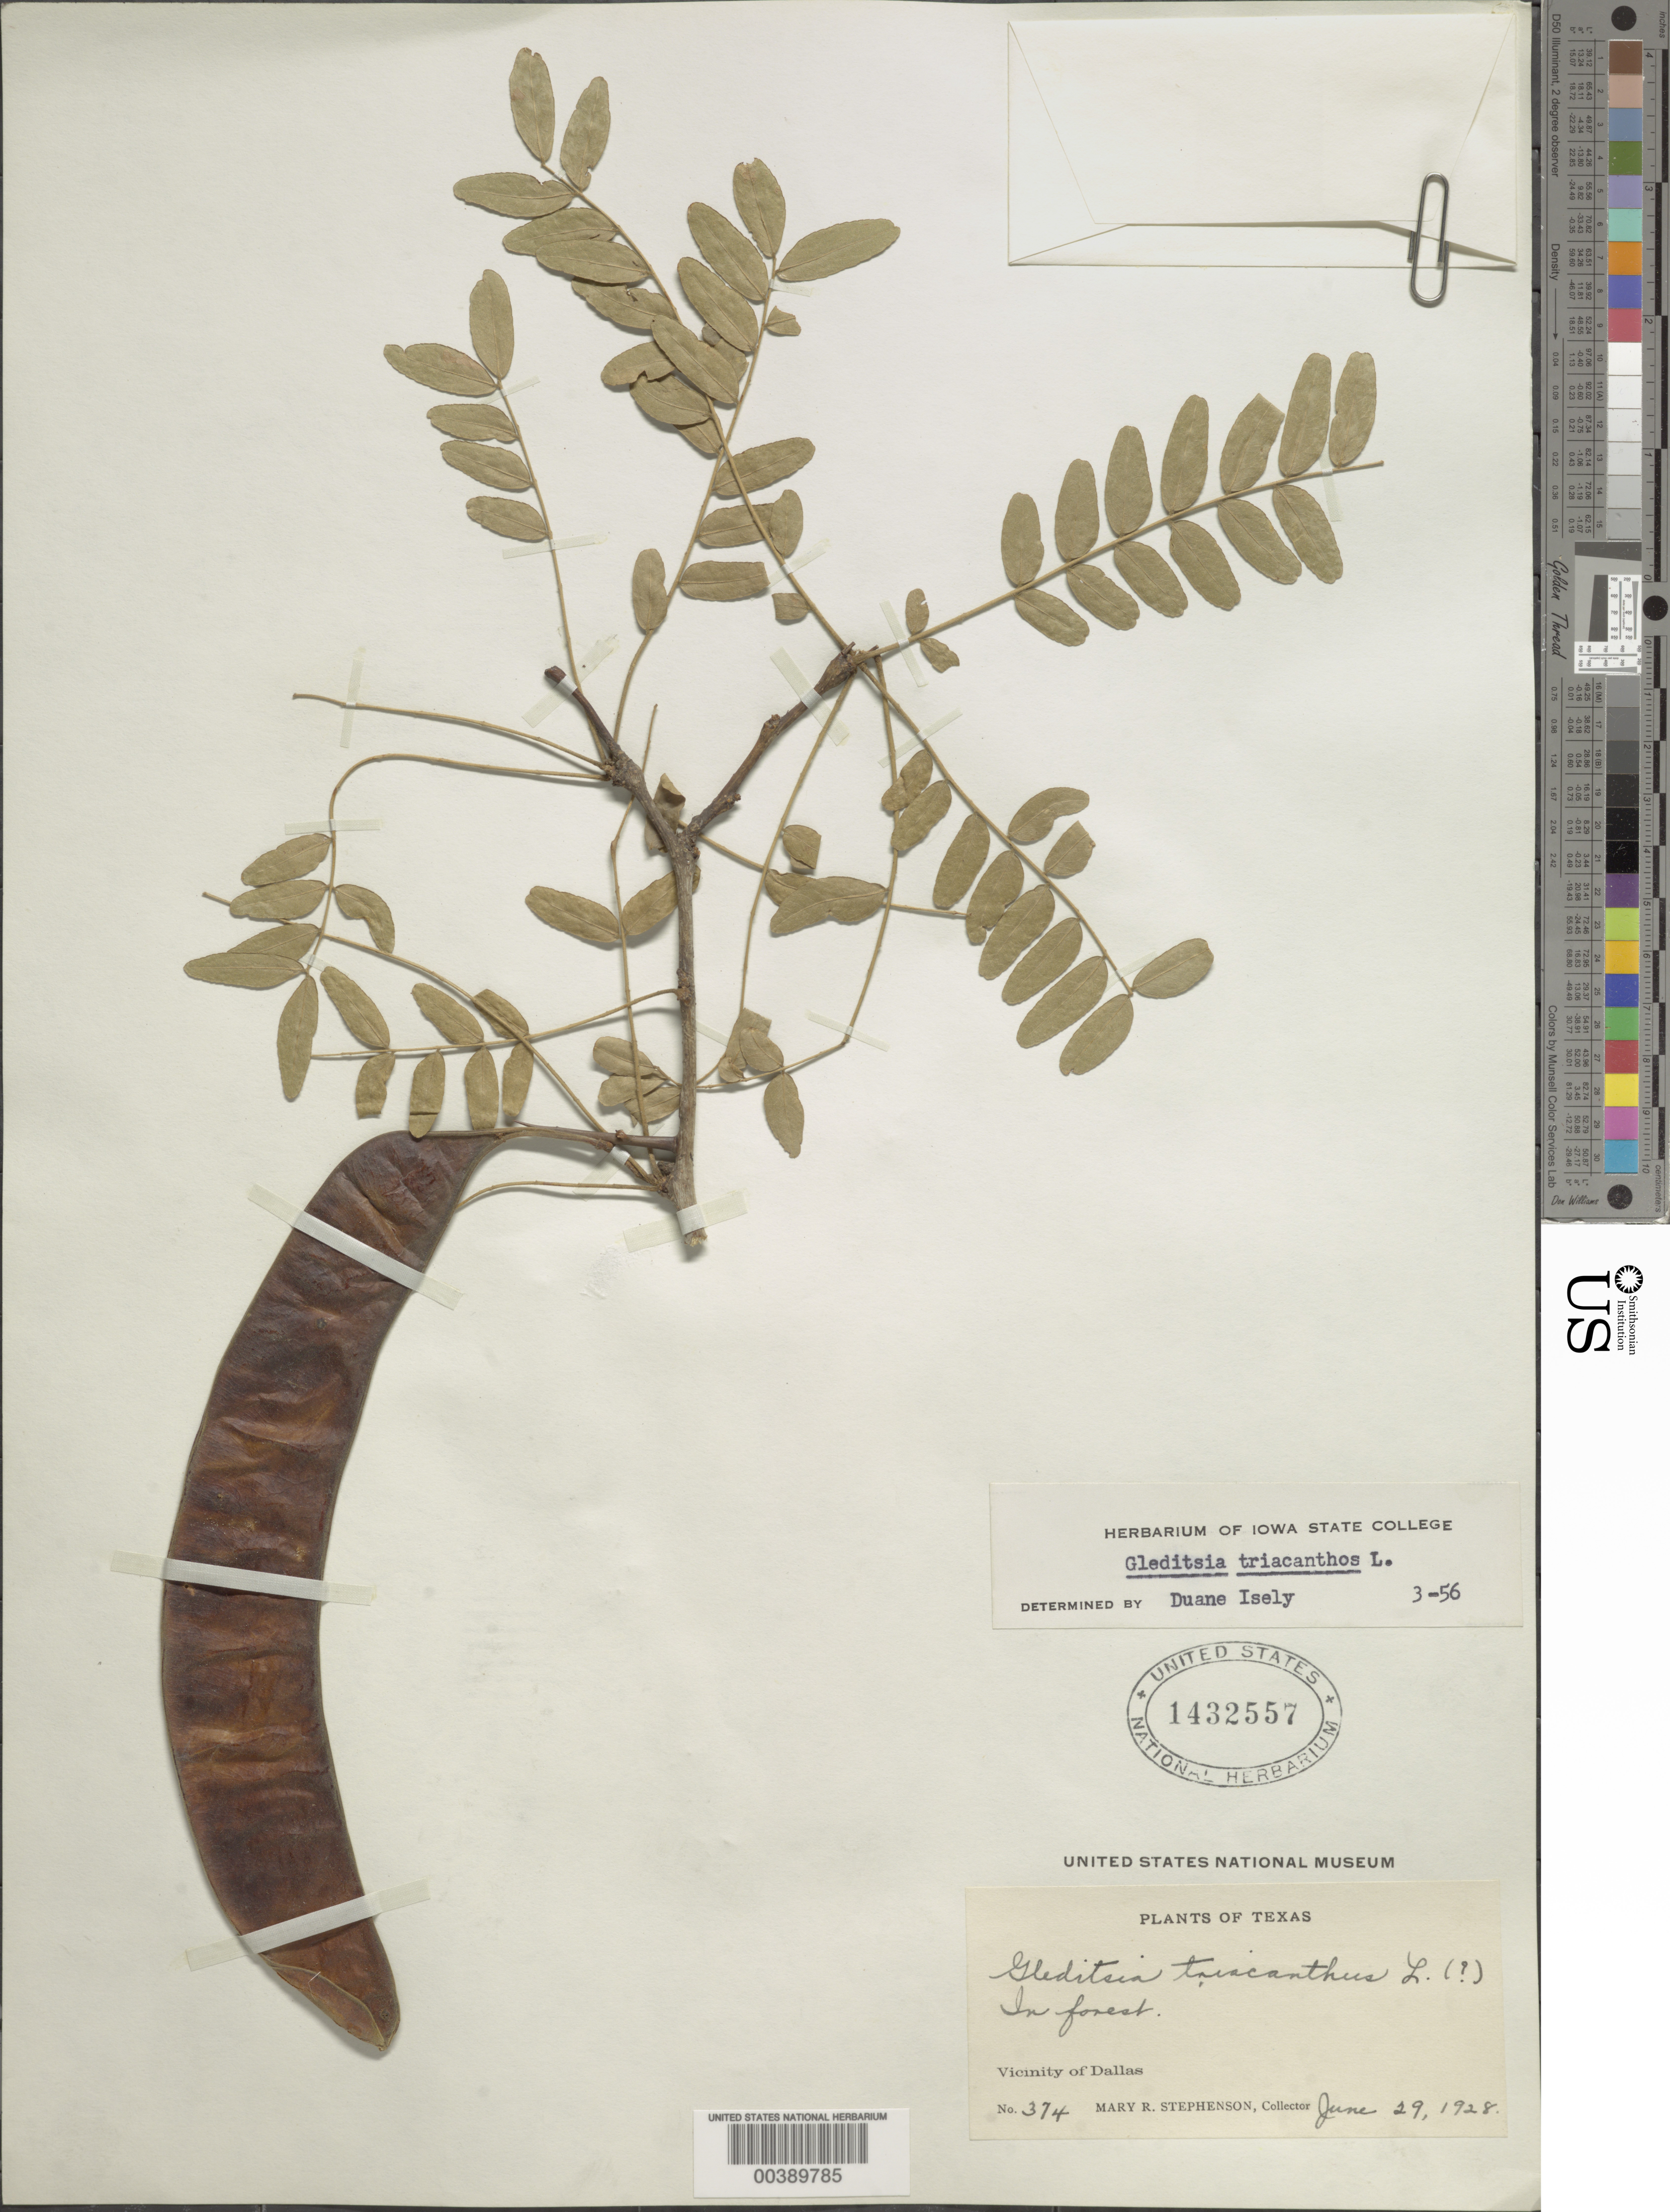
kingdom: Plantae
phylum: Tracheophyta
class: Magnoliopsida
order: Fabales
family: Fabaceae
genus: Gleditsia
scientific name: Gleditsia triacanthos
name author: L.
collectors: M. R. Stephenson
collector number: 374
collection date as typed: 29 Jun 1928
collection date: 1928-06-29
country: United States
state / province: Texas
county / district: Dallas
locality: Vicinity of dallas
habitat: In forest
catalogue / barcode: US 1432557